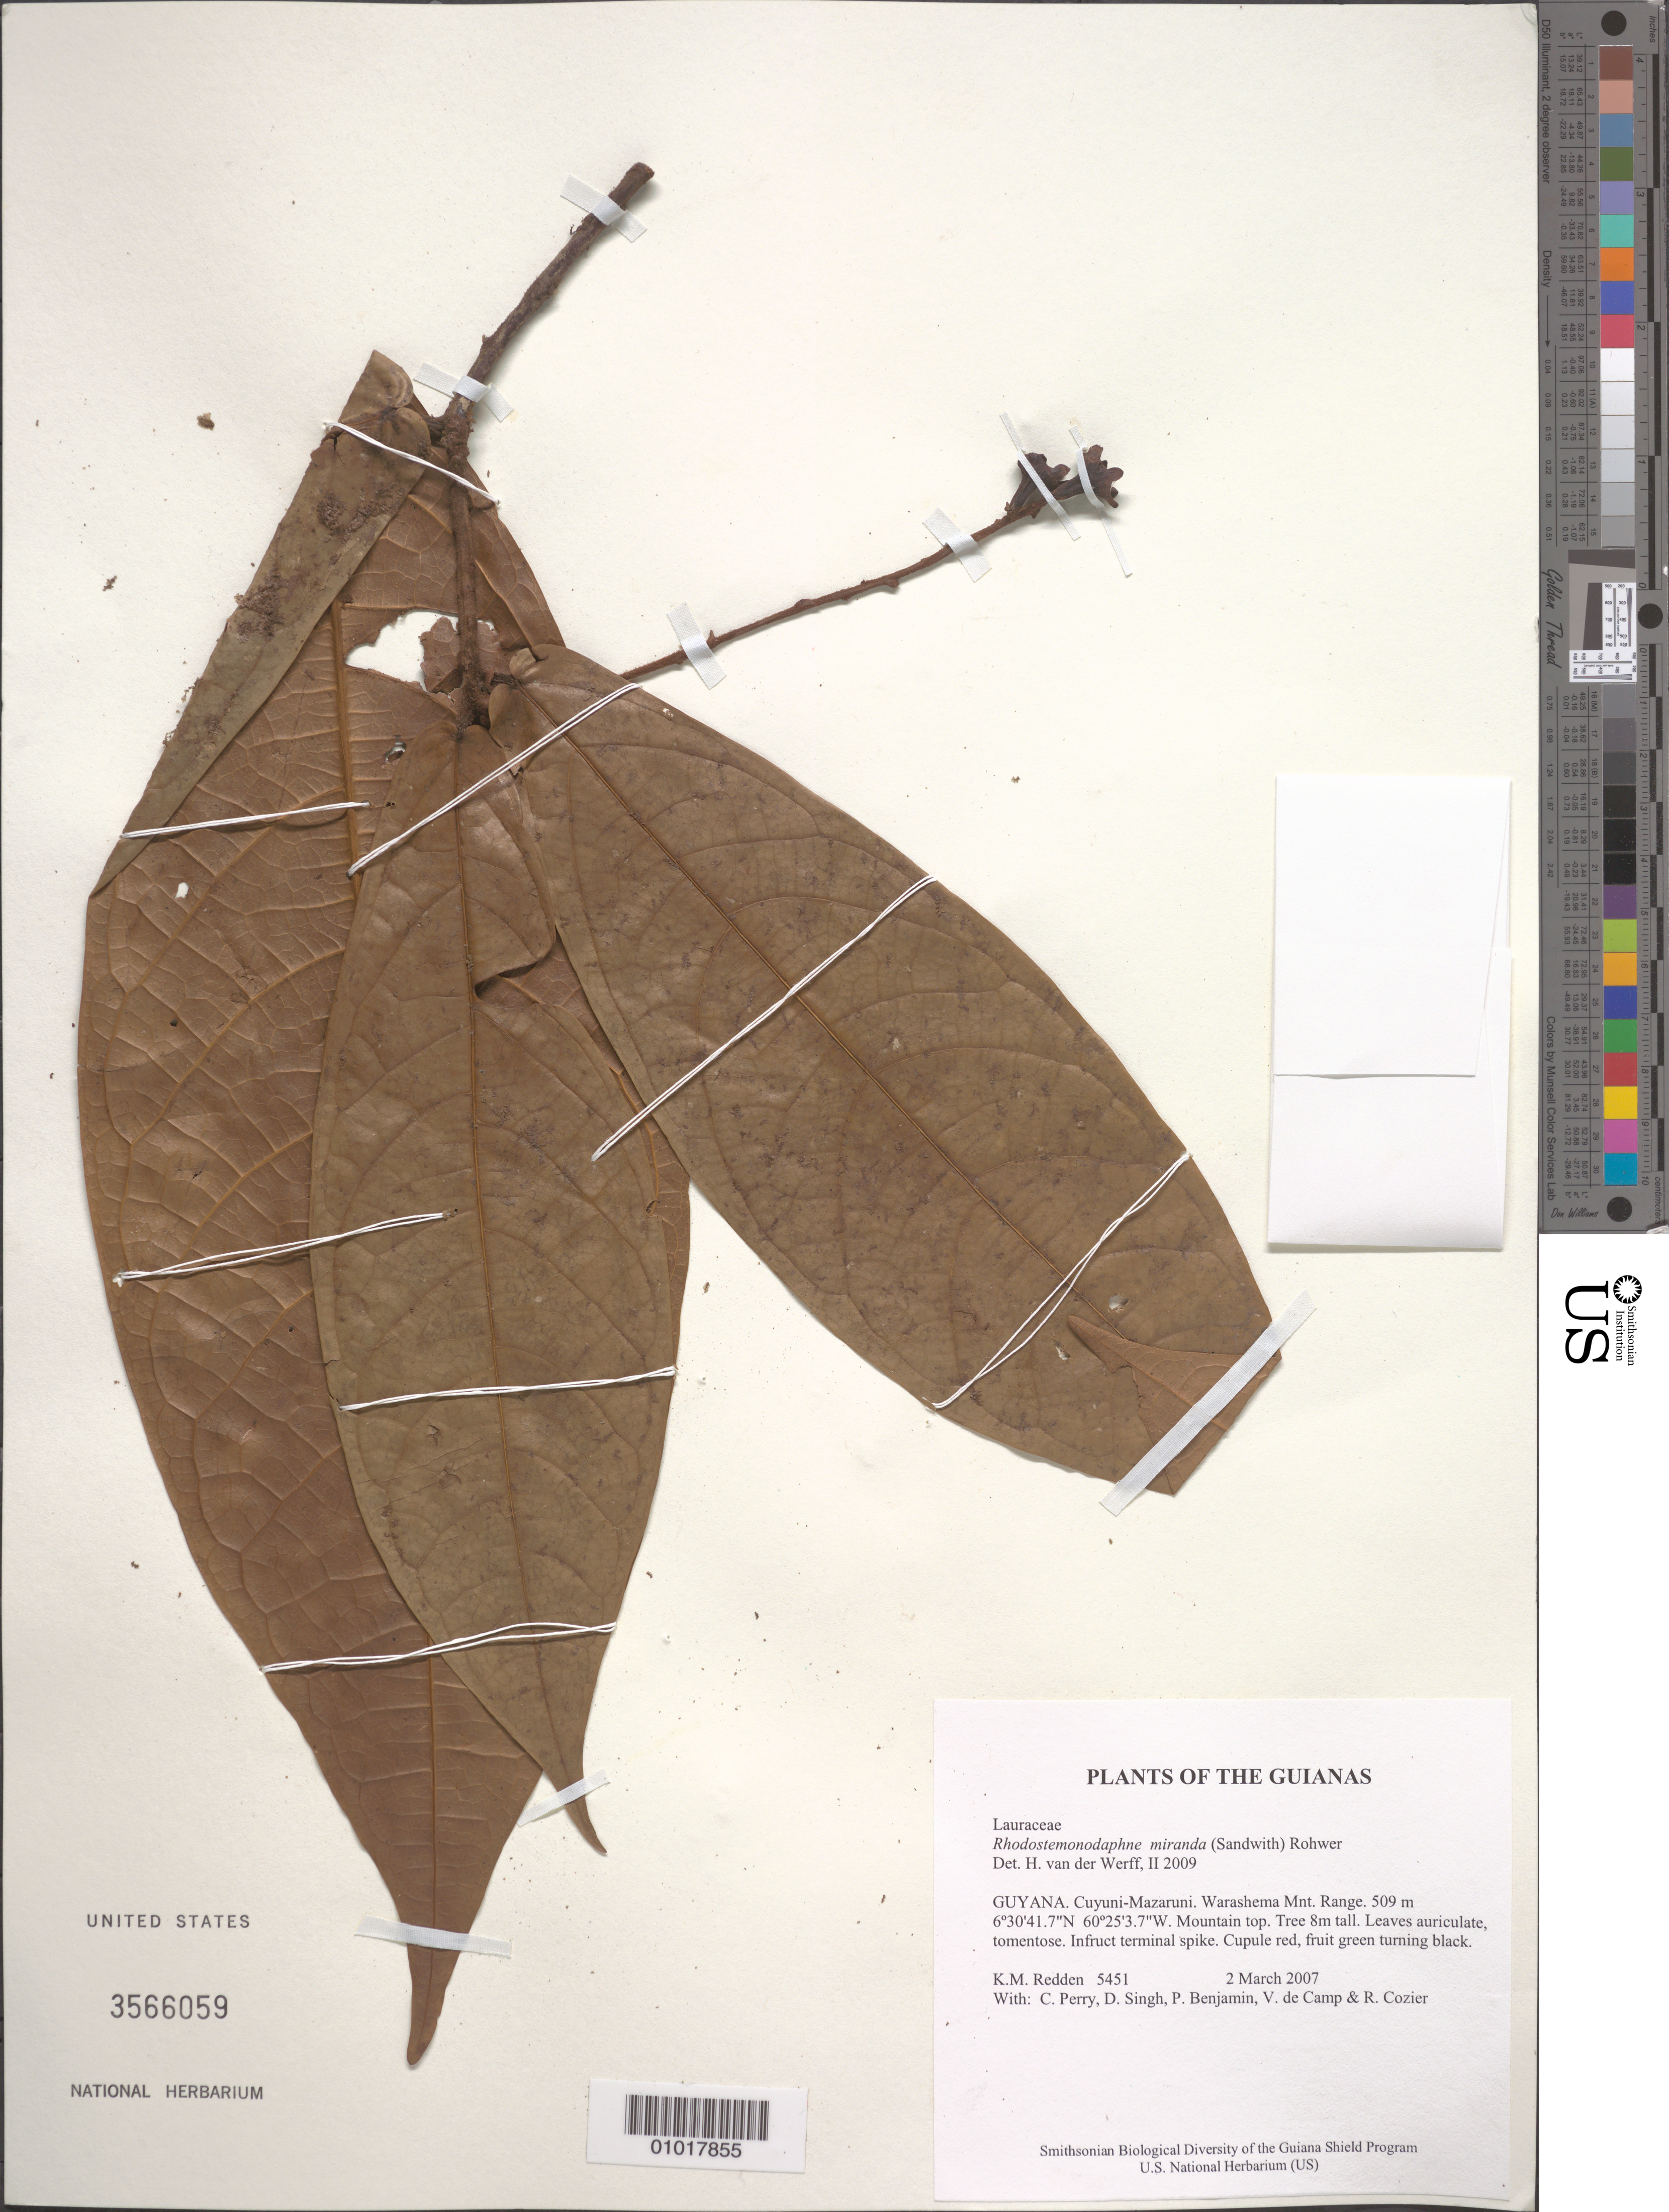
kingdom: Plantae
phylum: Tracheophyta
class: Magnoliopsida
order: Laurales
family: Lauraceae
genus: Rhodostemonodaphne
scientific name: Rhodostemonodaphne miranda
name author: (Sandwith) Rohwer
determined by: van der Werff, H., (MO), Missouri Botanical Garden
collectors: K. M. Redden, C. Perry, D. Singh, P. Benjamin, V. De Camp & R. Cozier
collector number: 5451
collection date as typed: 2 March 2007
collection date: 2007-03-02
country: Guyana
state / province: Cuyuni-Mazaruni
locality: Warashema Mnt. Range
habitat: Mountain top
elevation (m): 509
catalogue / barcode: US 3566059